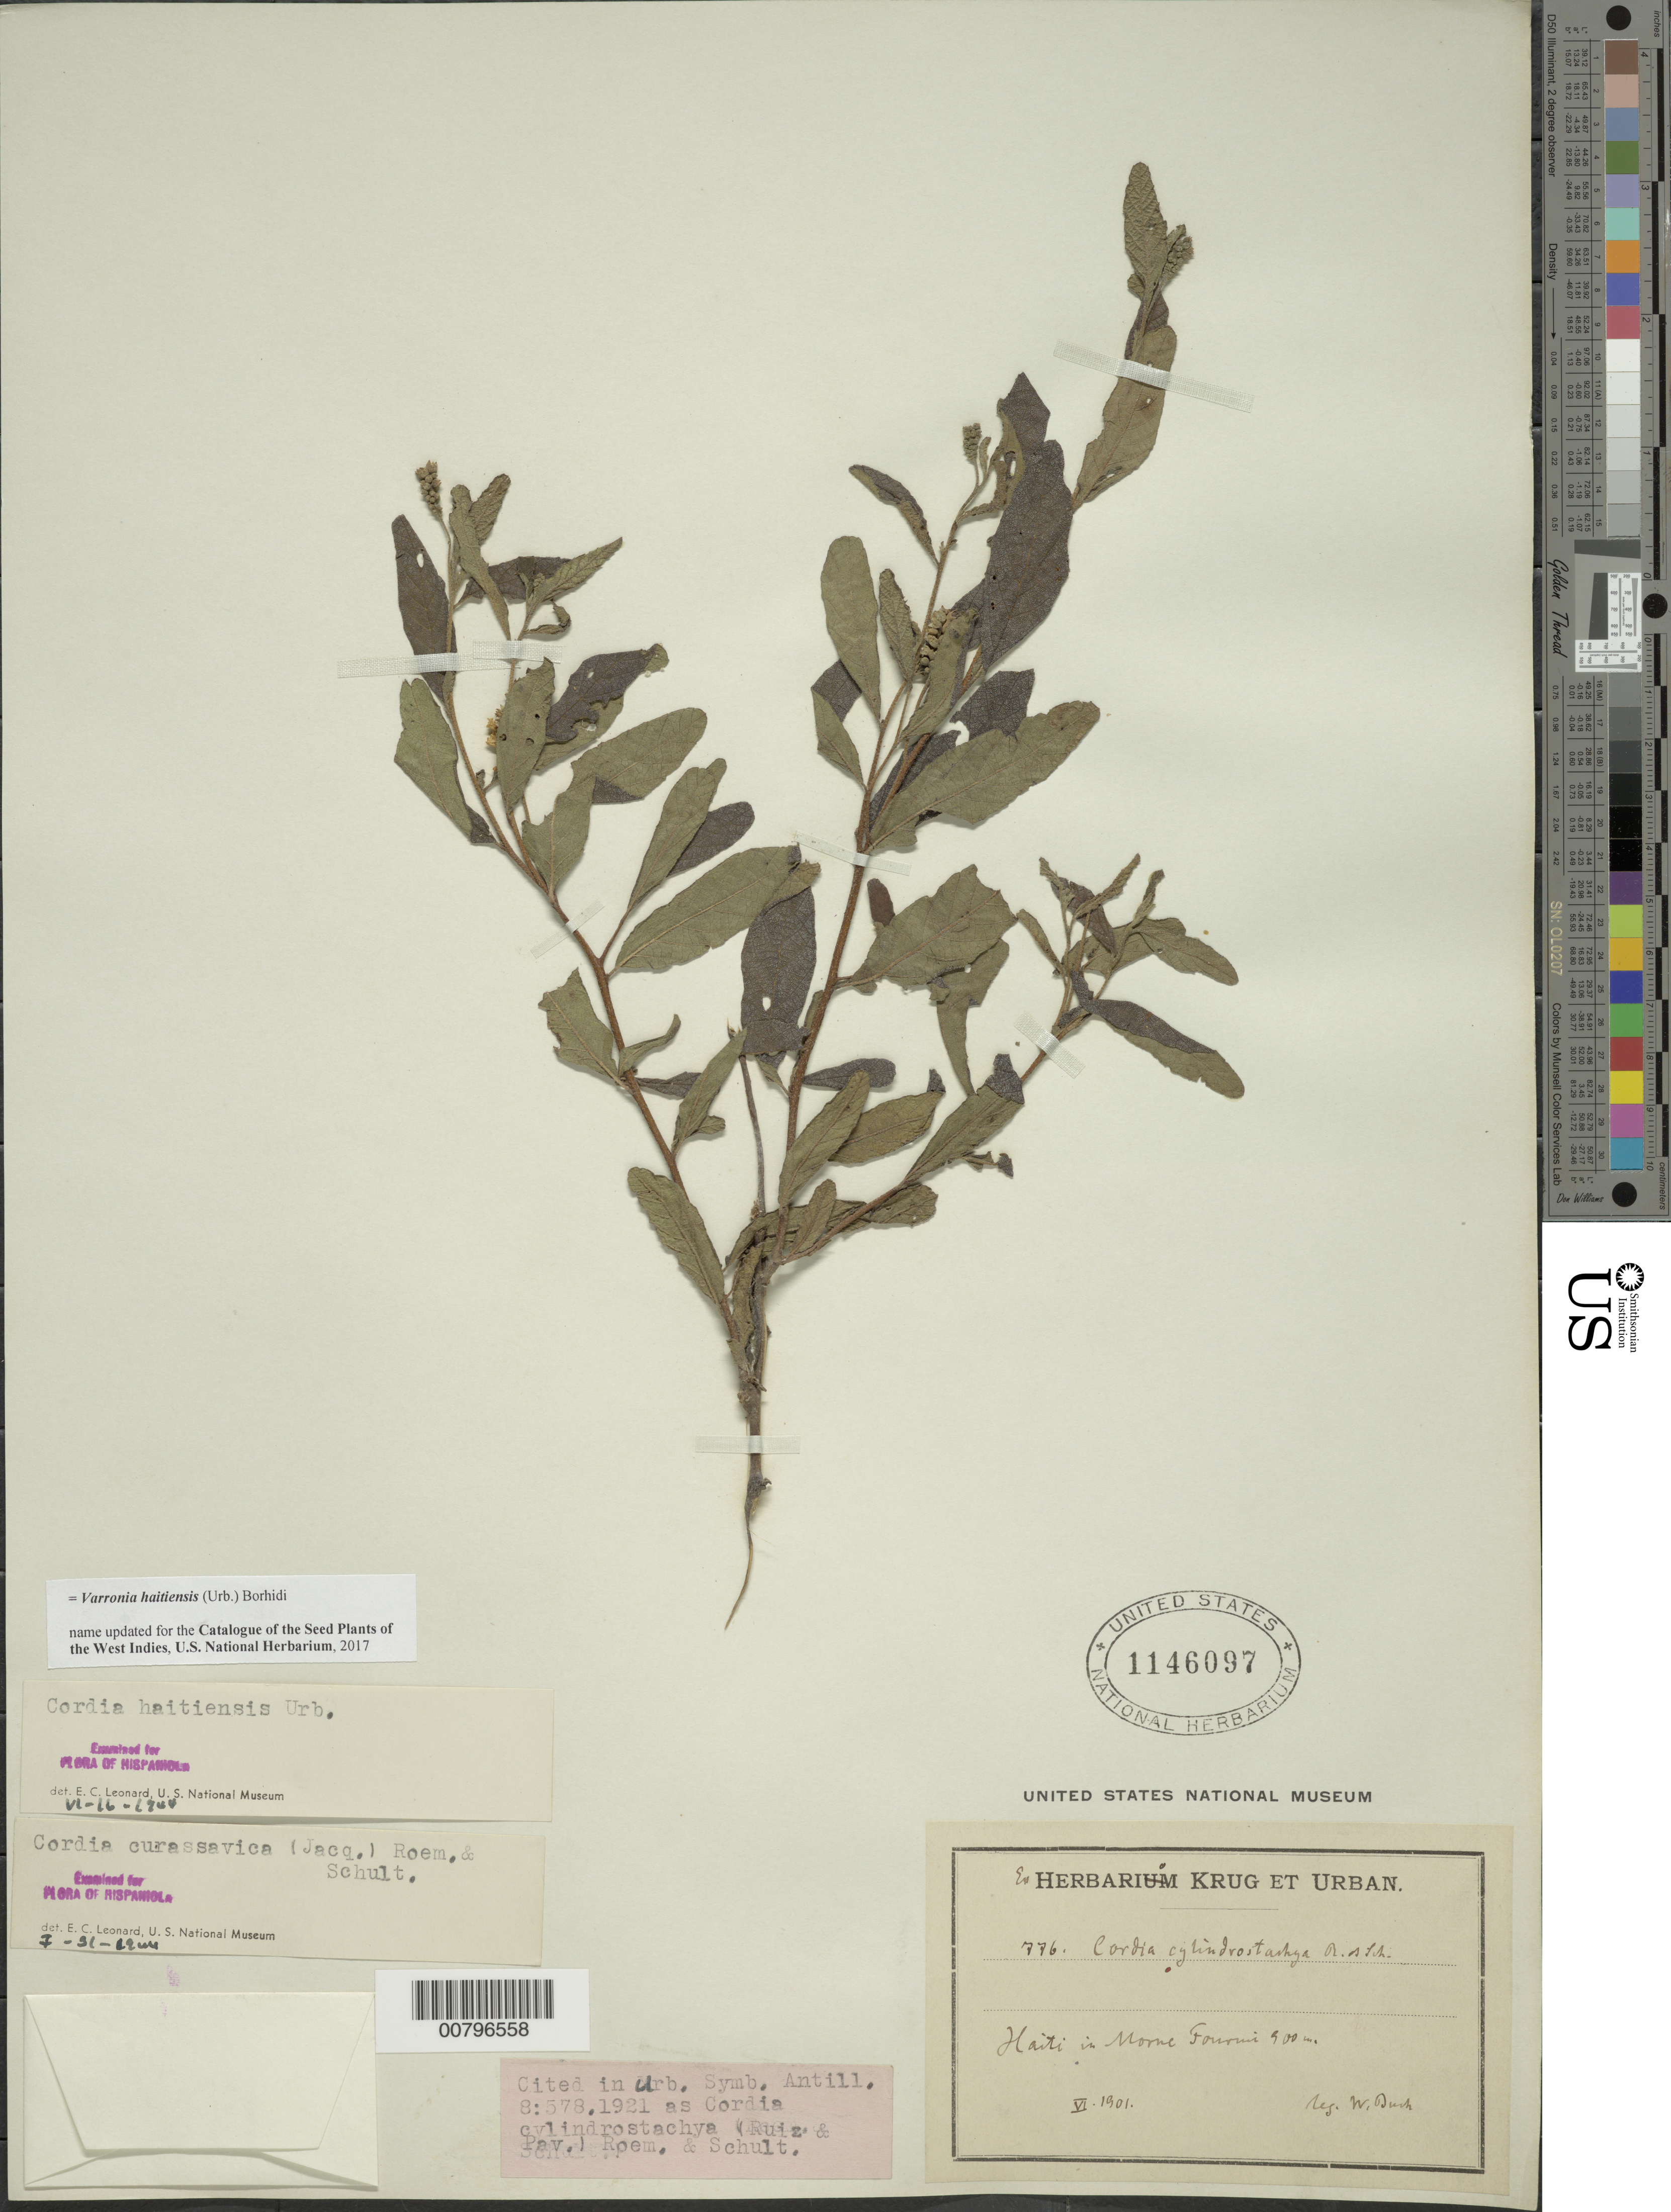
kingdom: Plantae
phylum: Tracheophyta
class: Magnoliopsida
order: Boraginales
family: Cordiaceae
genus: Varronia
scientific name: Varronia haitiensis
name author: (Urb.) Borhidi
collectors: W. Buch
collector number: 776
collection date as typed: Jun 1901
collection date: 1901-06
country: Haiti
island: Hispaniola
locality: In Morne "Fonvnir".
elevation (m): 900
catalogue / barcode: US 1146097